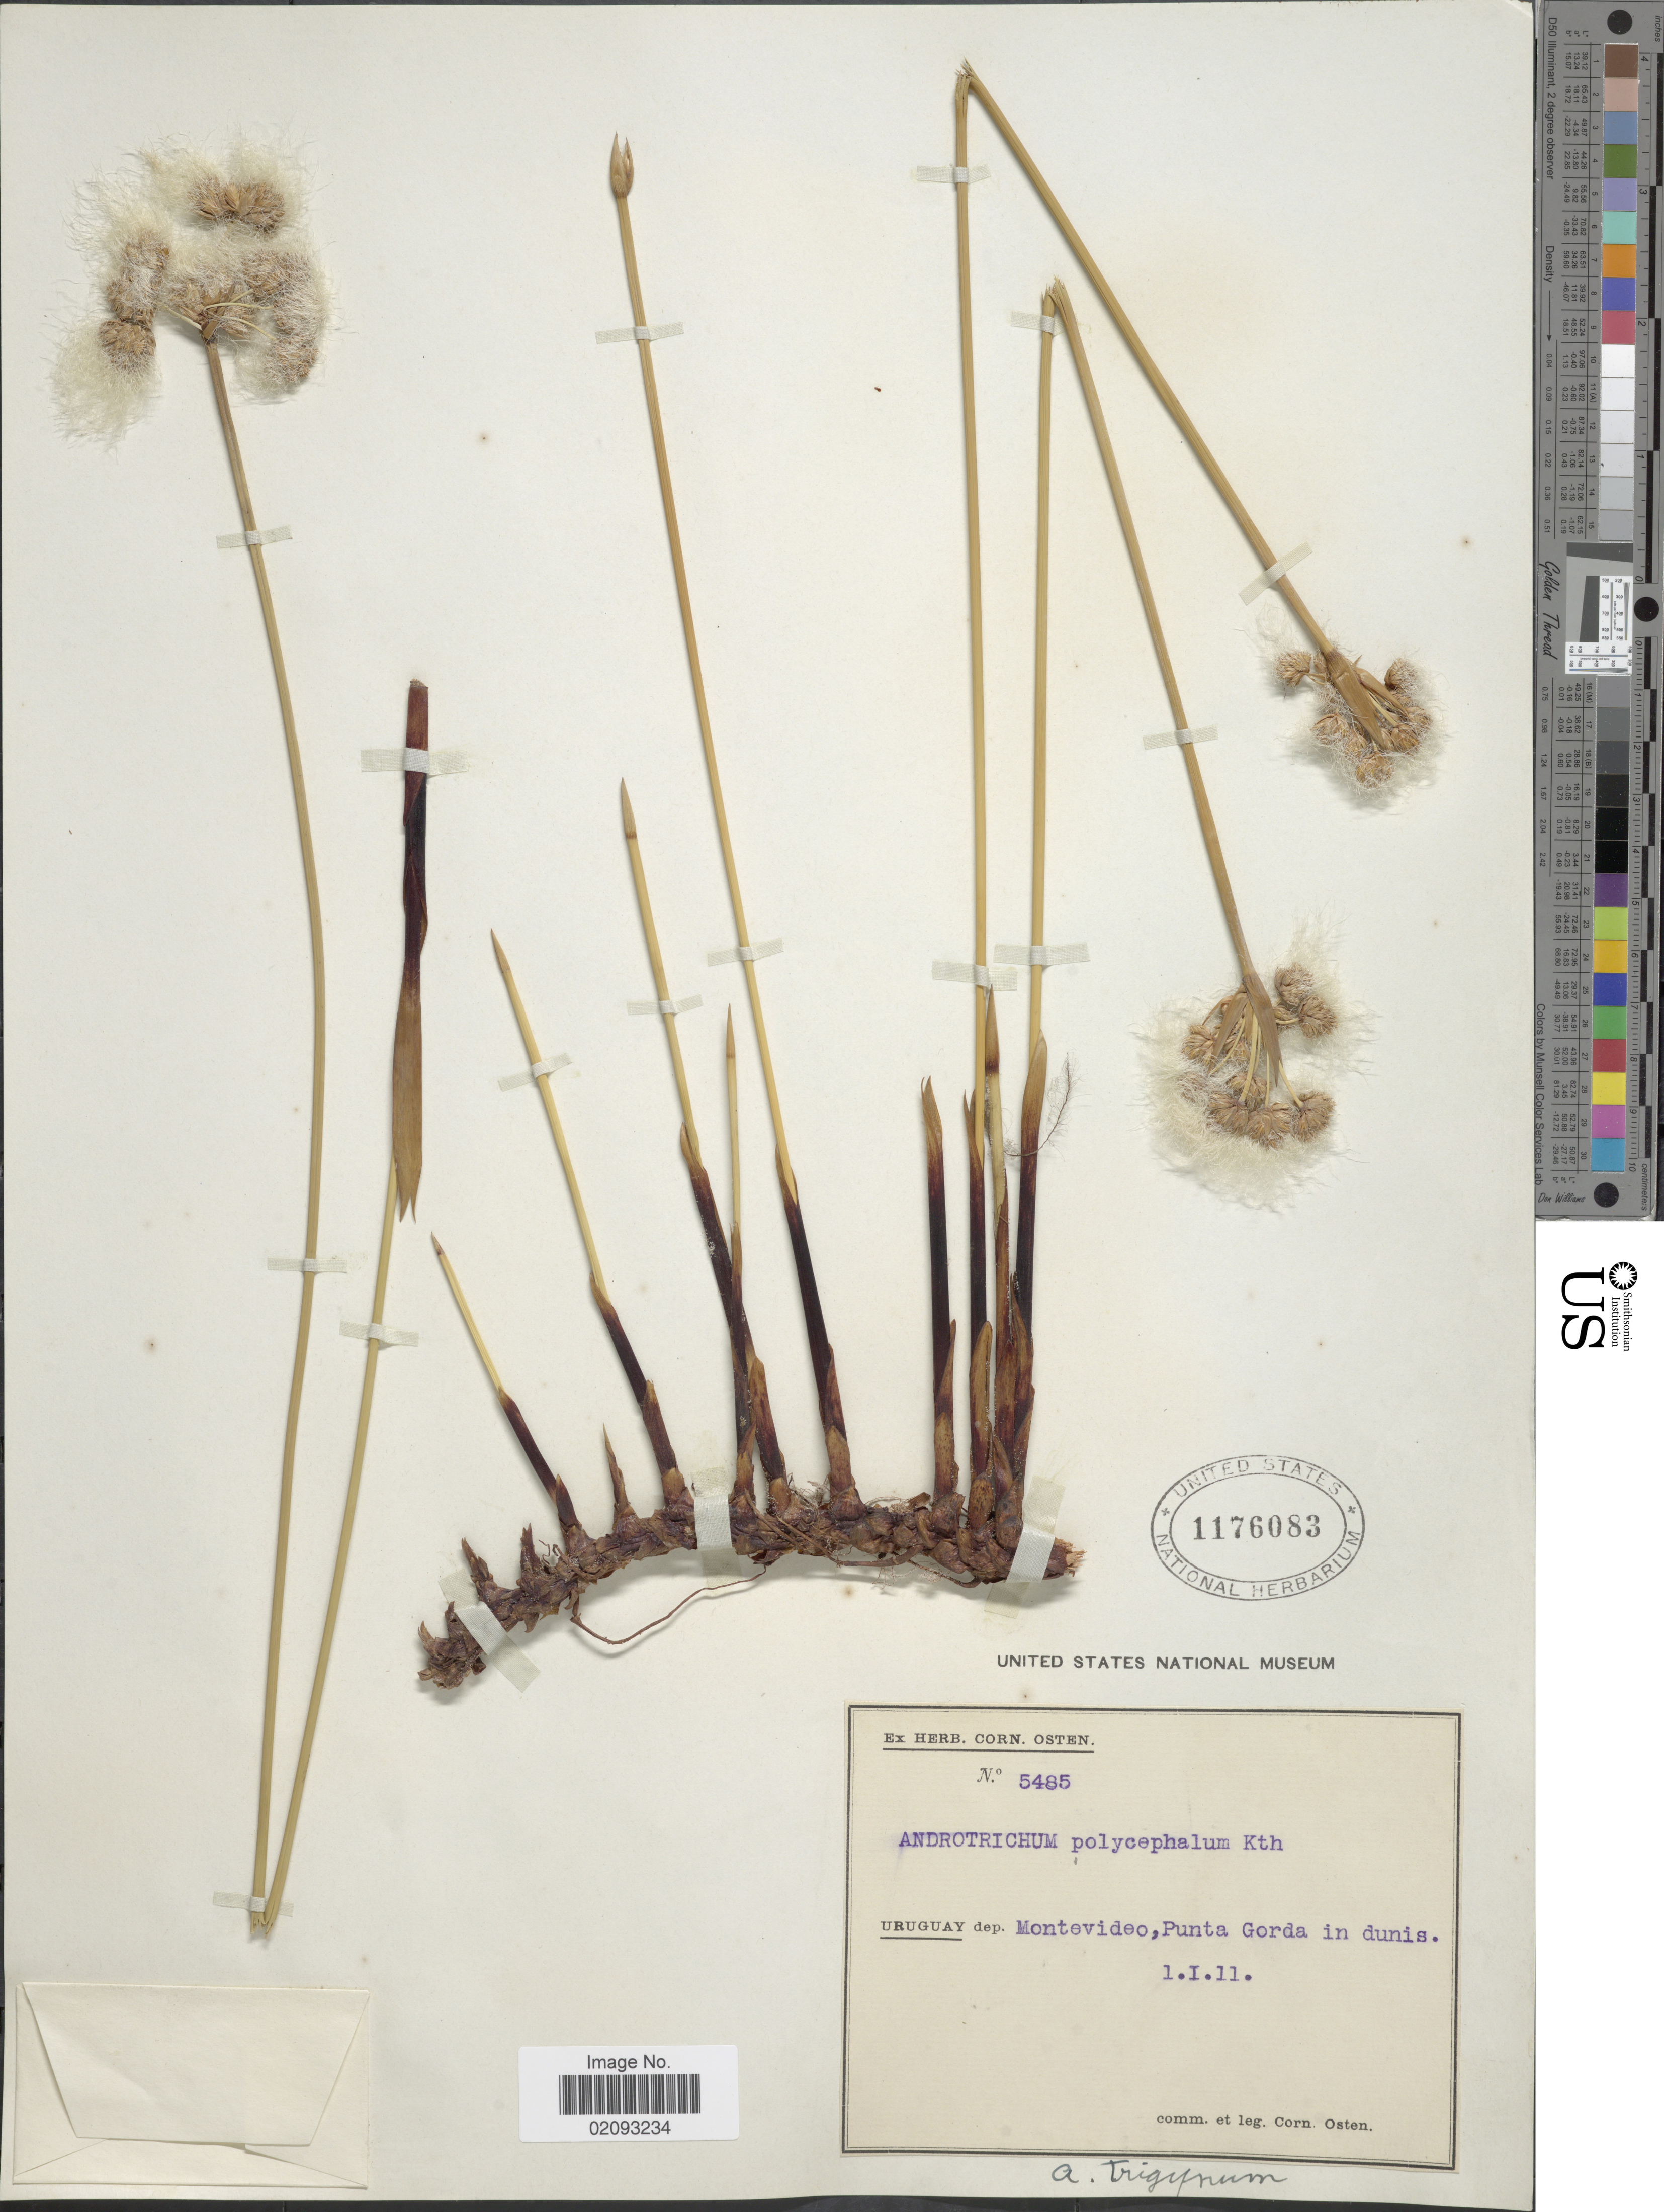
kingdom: Plantae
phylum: Tracheophyta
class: Liliopsida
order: Poales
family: Cyperaceae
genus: Cyperus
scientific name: Cyperus trigynus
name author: Spreng.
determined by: Strong, Mark T., (BOT), Smithsonian Institution - National Museum of Natural History (UNITED STATES)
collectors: C. Osten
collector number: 5485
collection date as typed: Transcribed d/m/y: 1/1/11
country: Uruguay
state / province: Montevideo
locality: Punta Gorda in dunis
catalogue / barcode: US 1176083